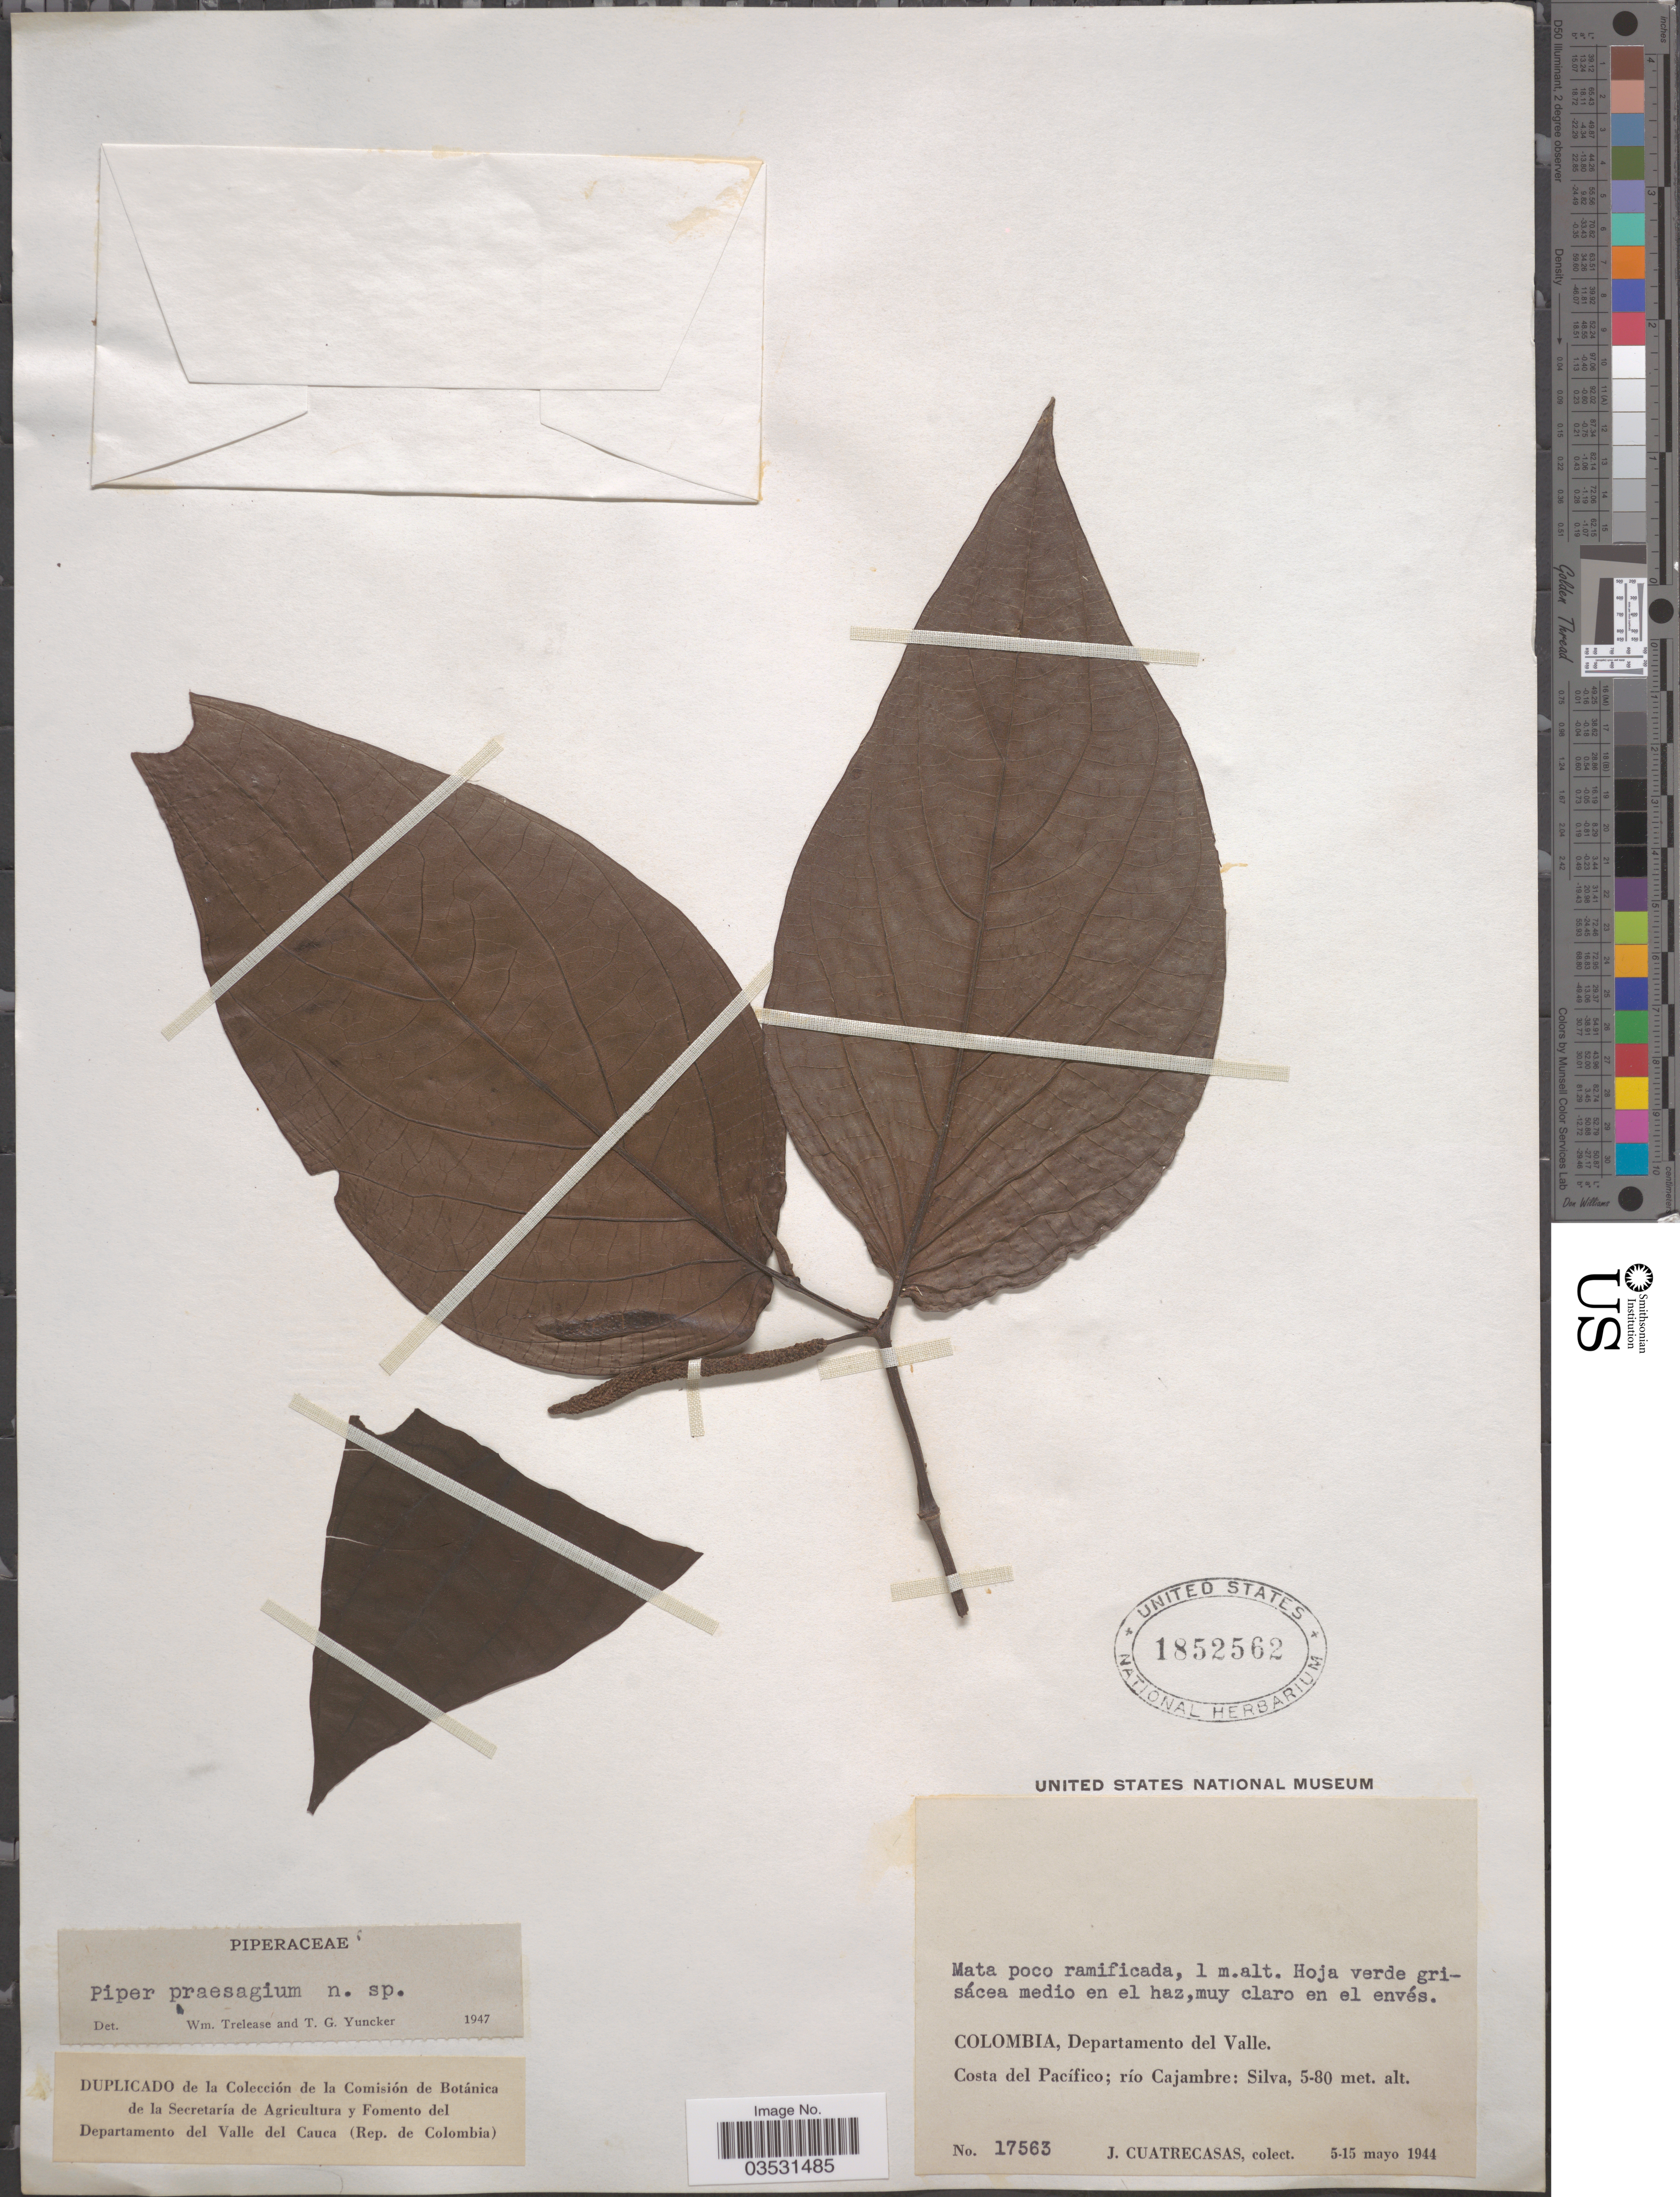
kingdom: Plantae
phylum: Tracheophyta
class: Magnoliopsida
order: Piperales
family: Piperaceae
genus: Piper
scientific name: Piper praesagium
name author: Trel. & Yunck.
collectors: J. Cuatrecasas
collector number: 17563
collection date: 1944-05-05/1944-05-15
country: Colombia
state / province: Valle del Cauca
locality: Departamento del Valle. Costa del Pacífico; río Cajambre: Silva.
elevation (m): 5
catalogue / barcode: US 1852562